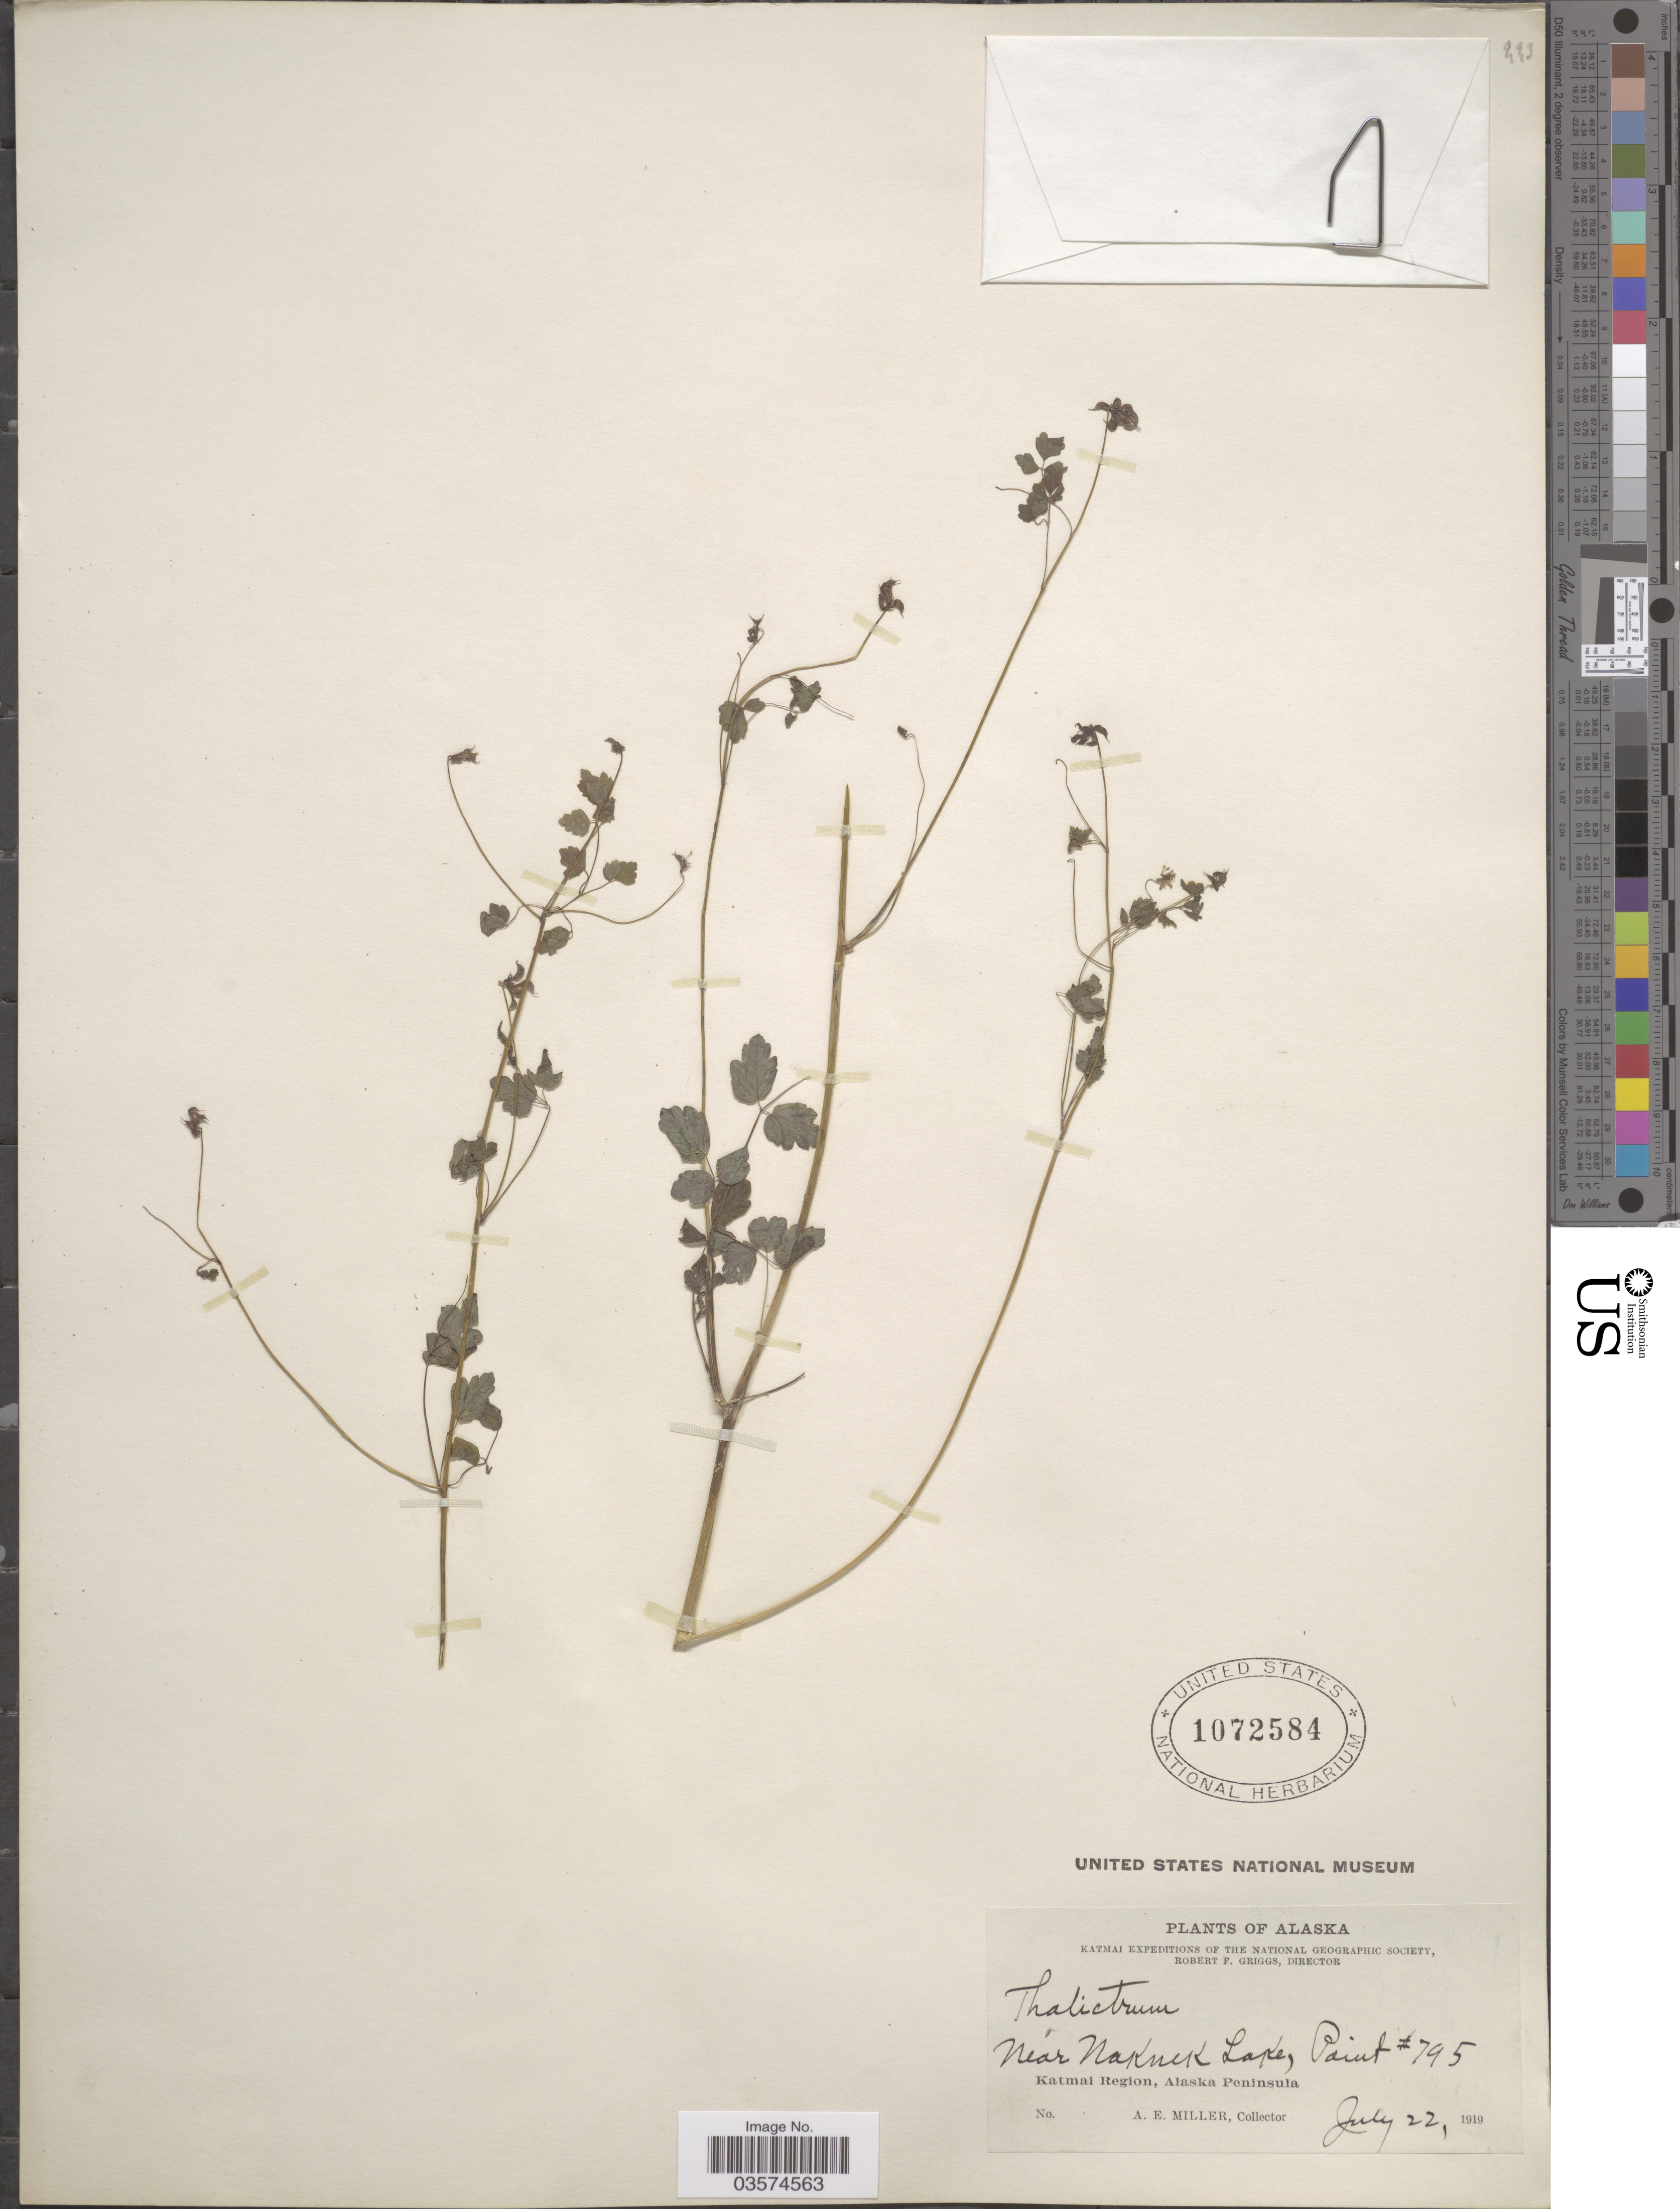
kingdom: Plantae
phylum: Tracheophyta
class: Magnoliopsida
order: Ranunculales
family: Ranunculaceae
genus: Thalictrum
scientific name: Thalictrum sparsiflorum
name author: Turcz. ex Fisch. & C.A. Mey.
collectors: A. E. Miller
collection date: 1919-07-22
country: United States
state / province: Alaska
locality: Near Naknek Lake, Point #795. Katmai Region, Alaska Peninsula.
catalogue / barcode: US 1072584